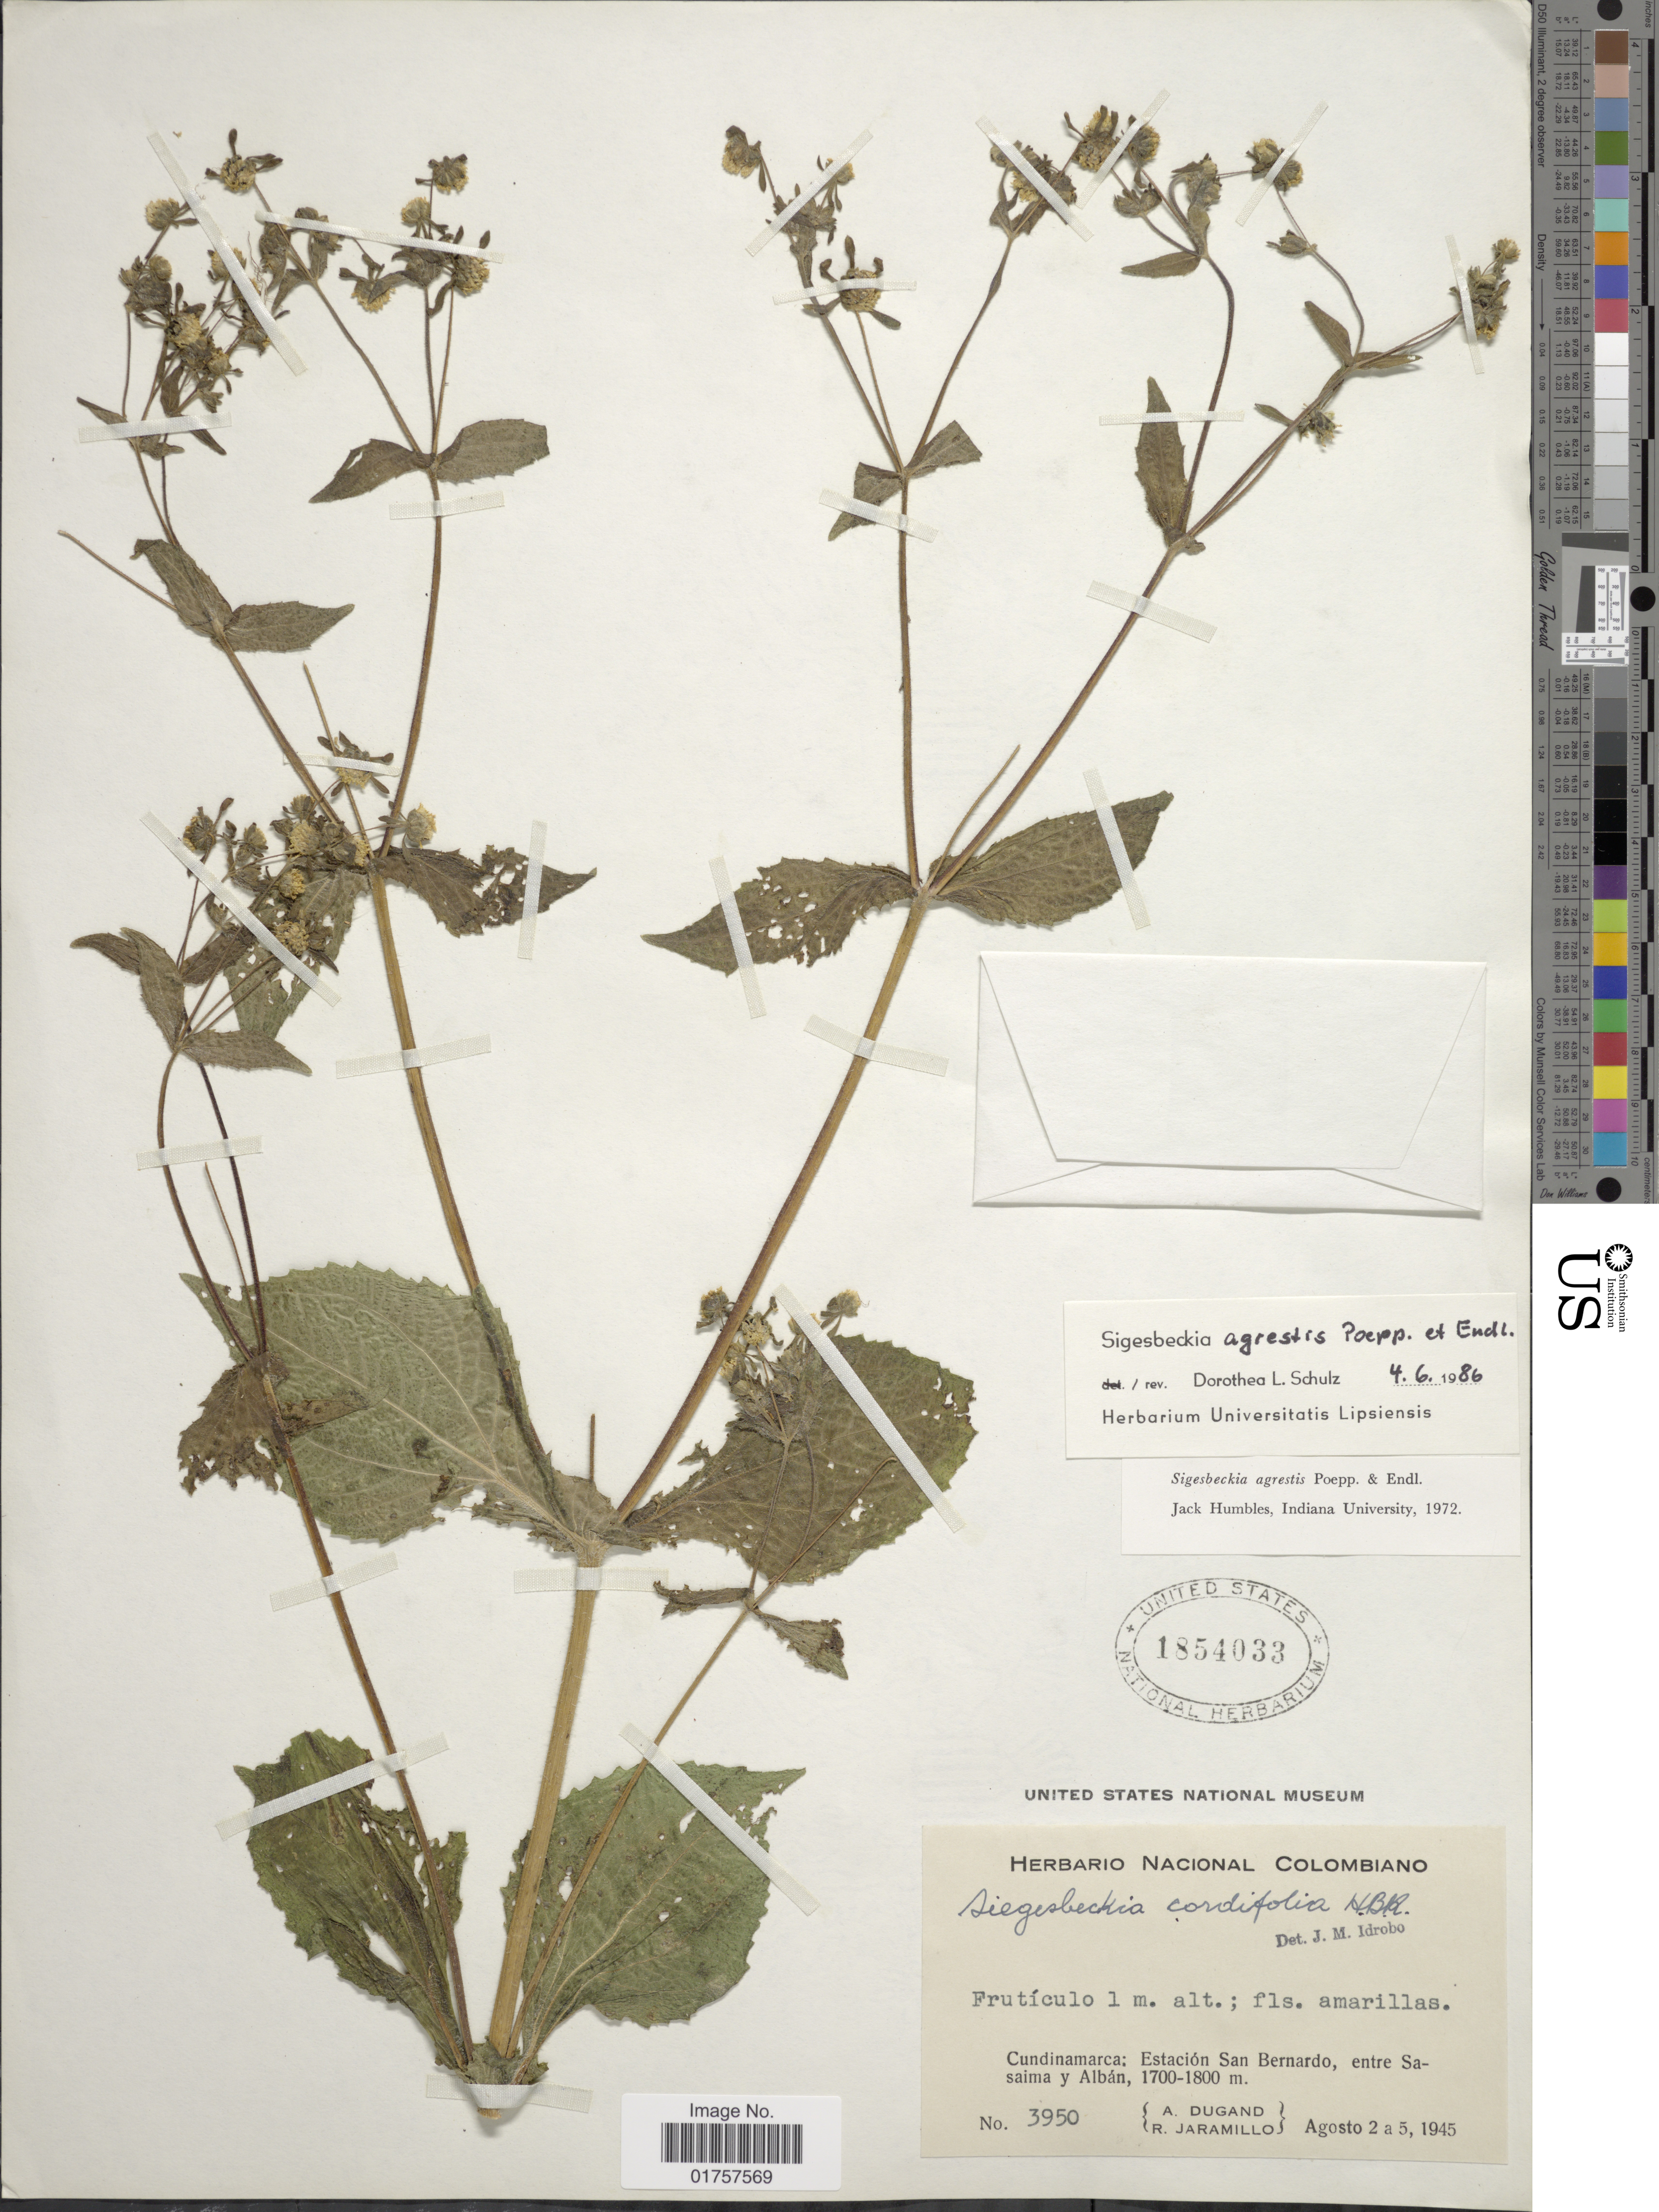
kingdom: Plantae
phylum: Tracheophyta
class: Magnoliopsida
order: Asterales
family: Asteraceae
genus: Sigesbeckia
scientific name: Sigesbeckia agrestis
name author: Poepp.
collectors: A. Dugand & R. Jaramillo M.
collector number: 3950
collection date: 1945-08-02/1945-08-05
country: Colombia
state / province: Cundinamarca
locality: Estación San Bernardo, entre Sasaima y Albán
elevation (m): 1700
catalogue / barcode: US 1854033